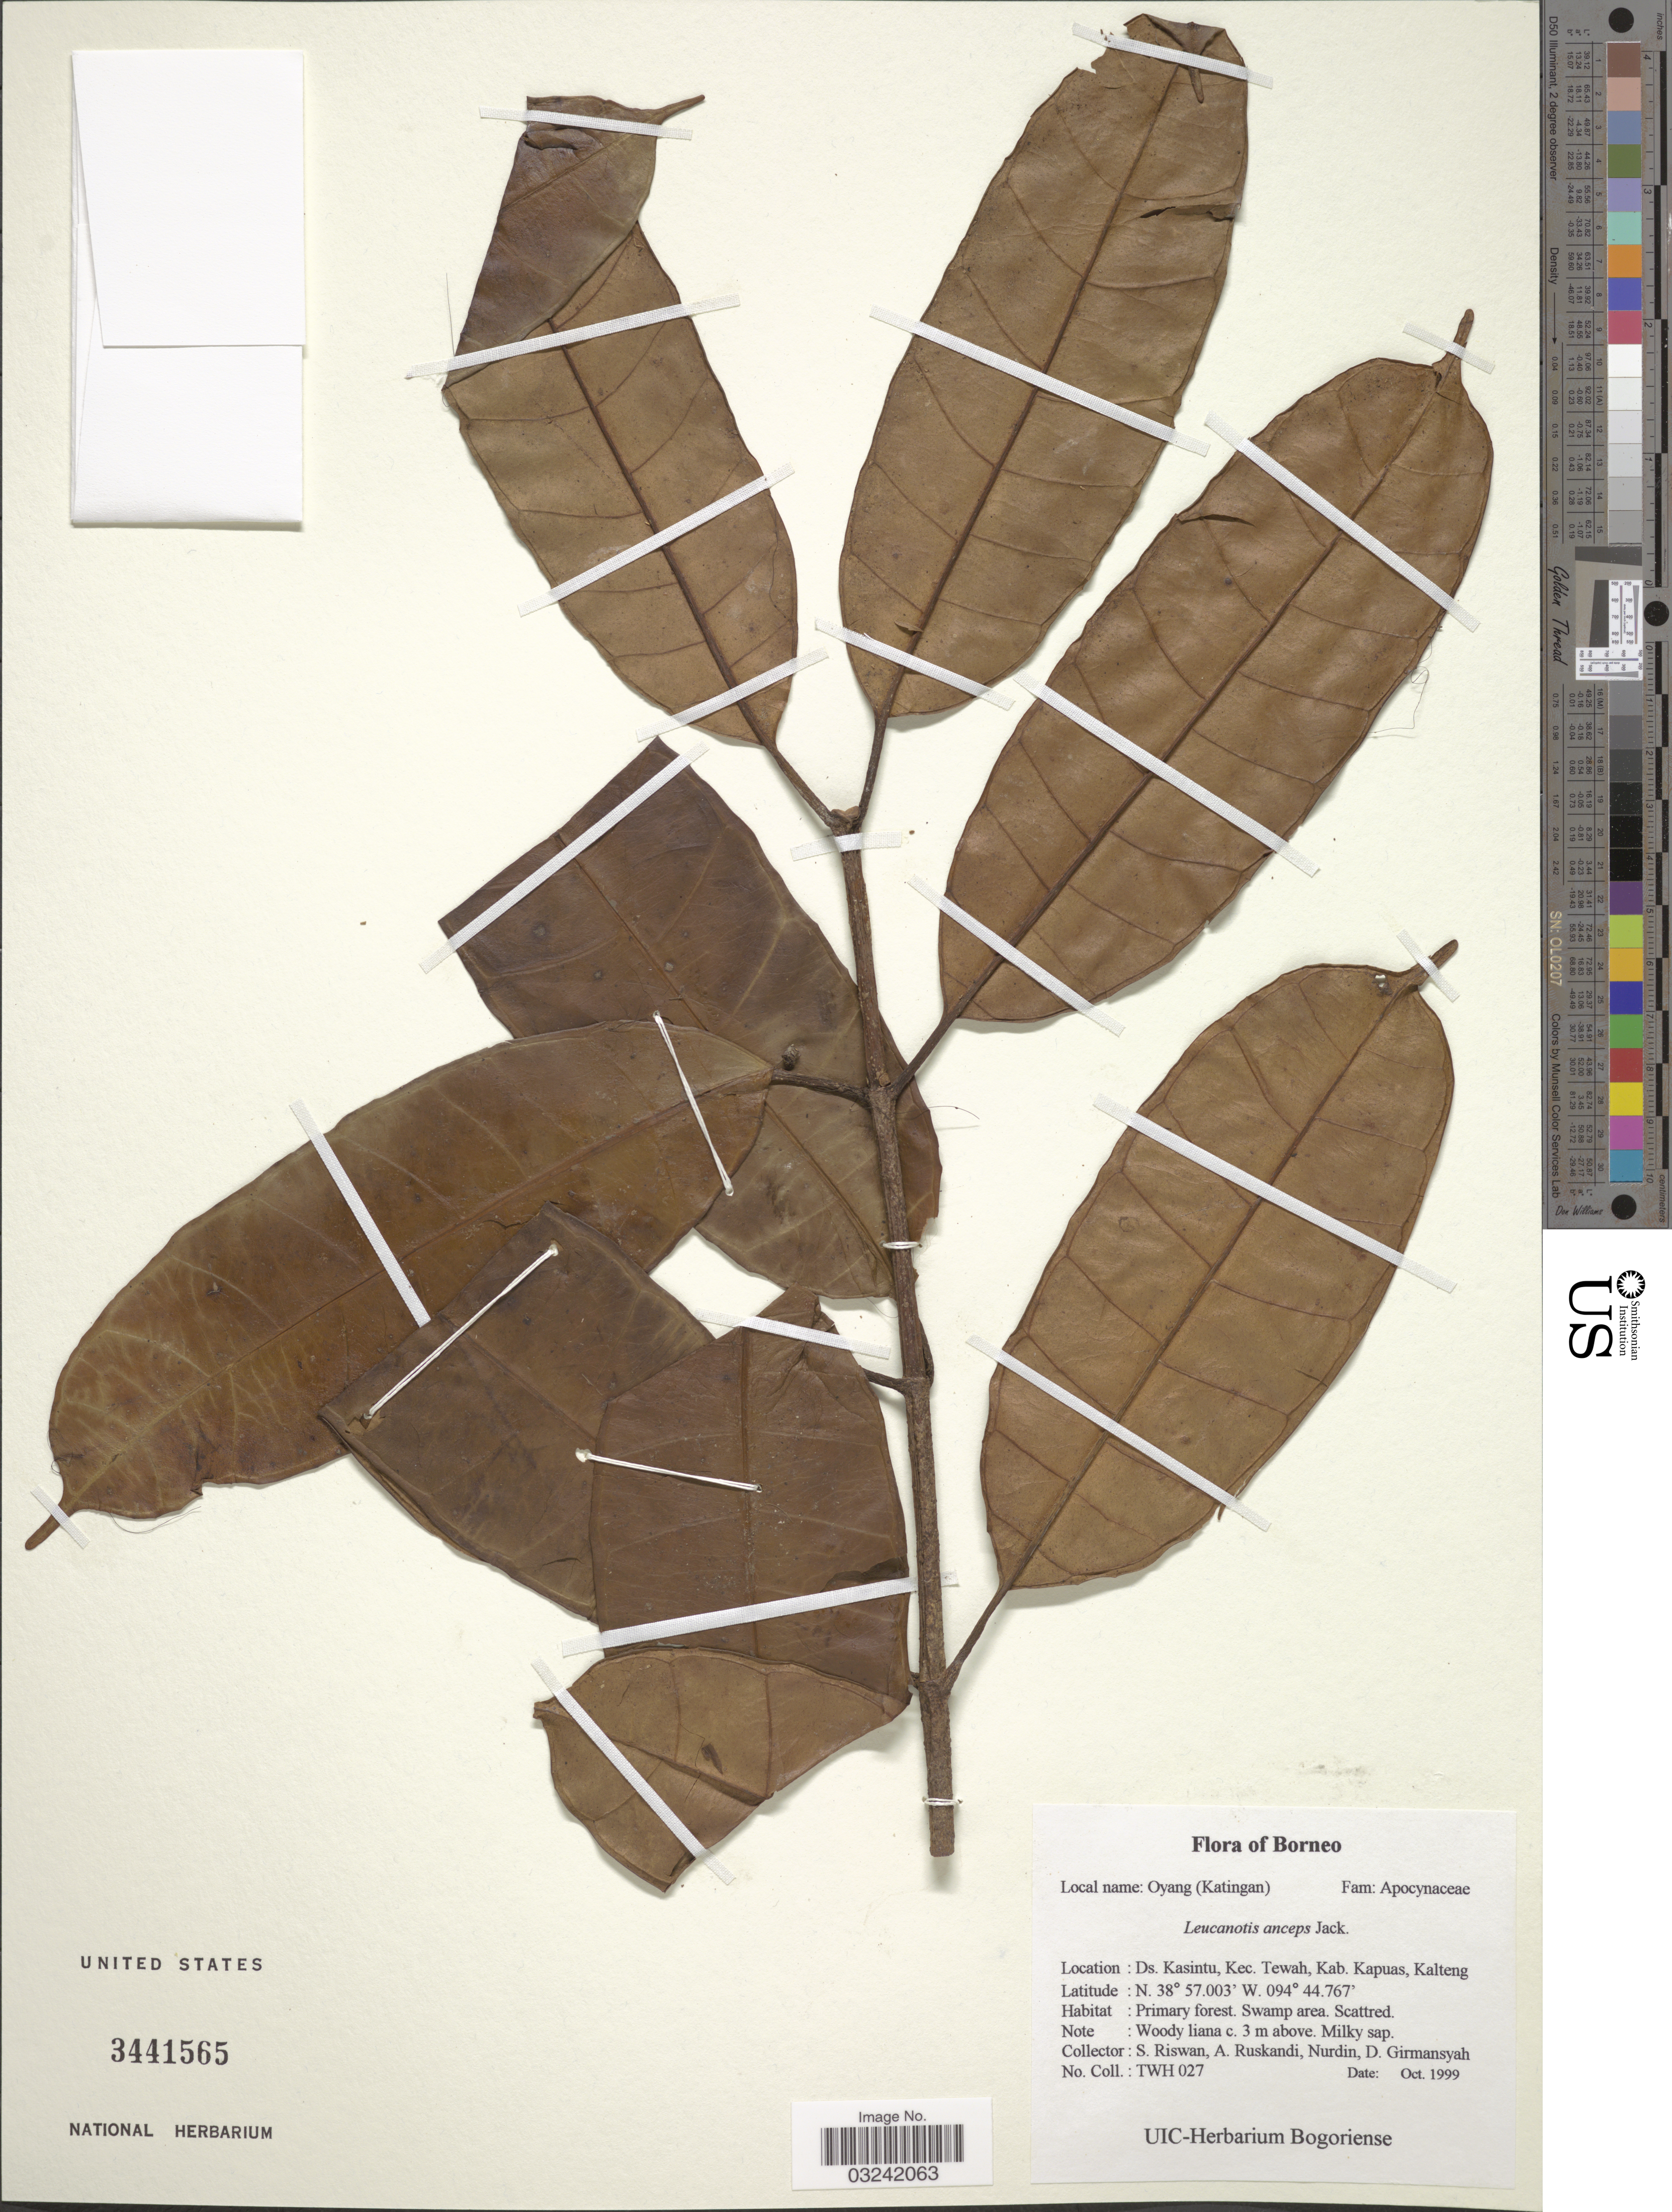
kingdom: Plantae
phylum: Tracheophyta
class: Magnoliopsida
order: Gentianales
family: Apocynaceae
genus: Leuconotis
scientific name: Leuconotis anceps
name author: Jack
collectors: S. Riswan, A. Ruskandi, Nurdin, D. & D. Girmansyah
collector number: TWH 027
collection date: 1999-10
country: Indonesia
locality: Borneo, Ds. Kasintu, Kec. Tewah, Kab. Kapuas, Kalteng.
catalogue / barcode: US 3441565